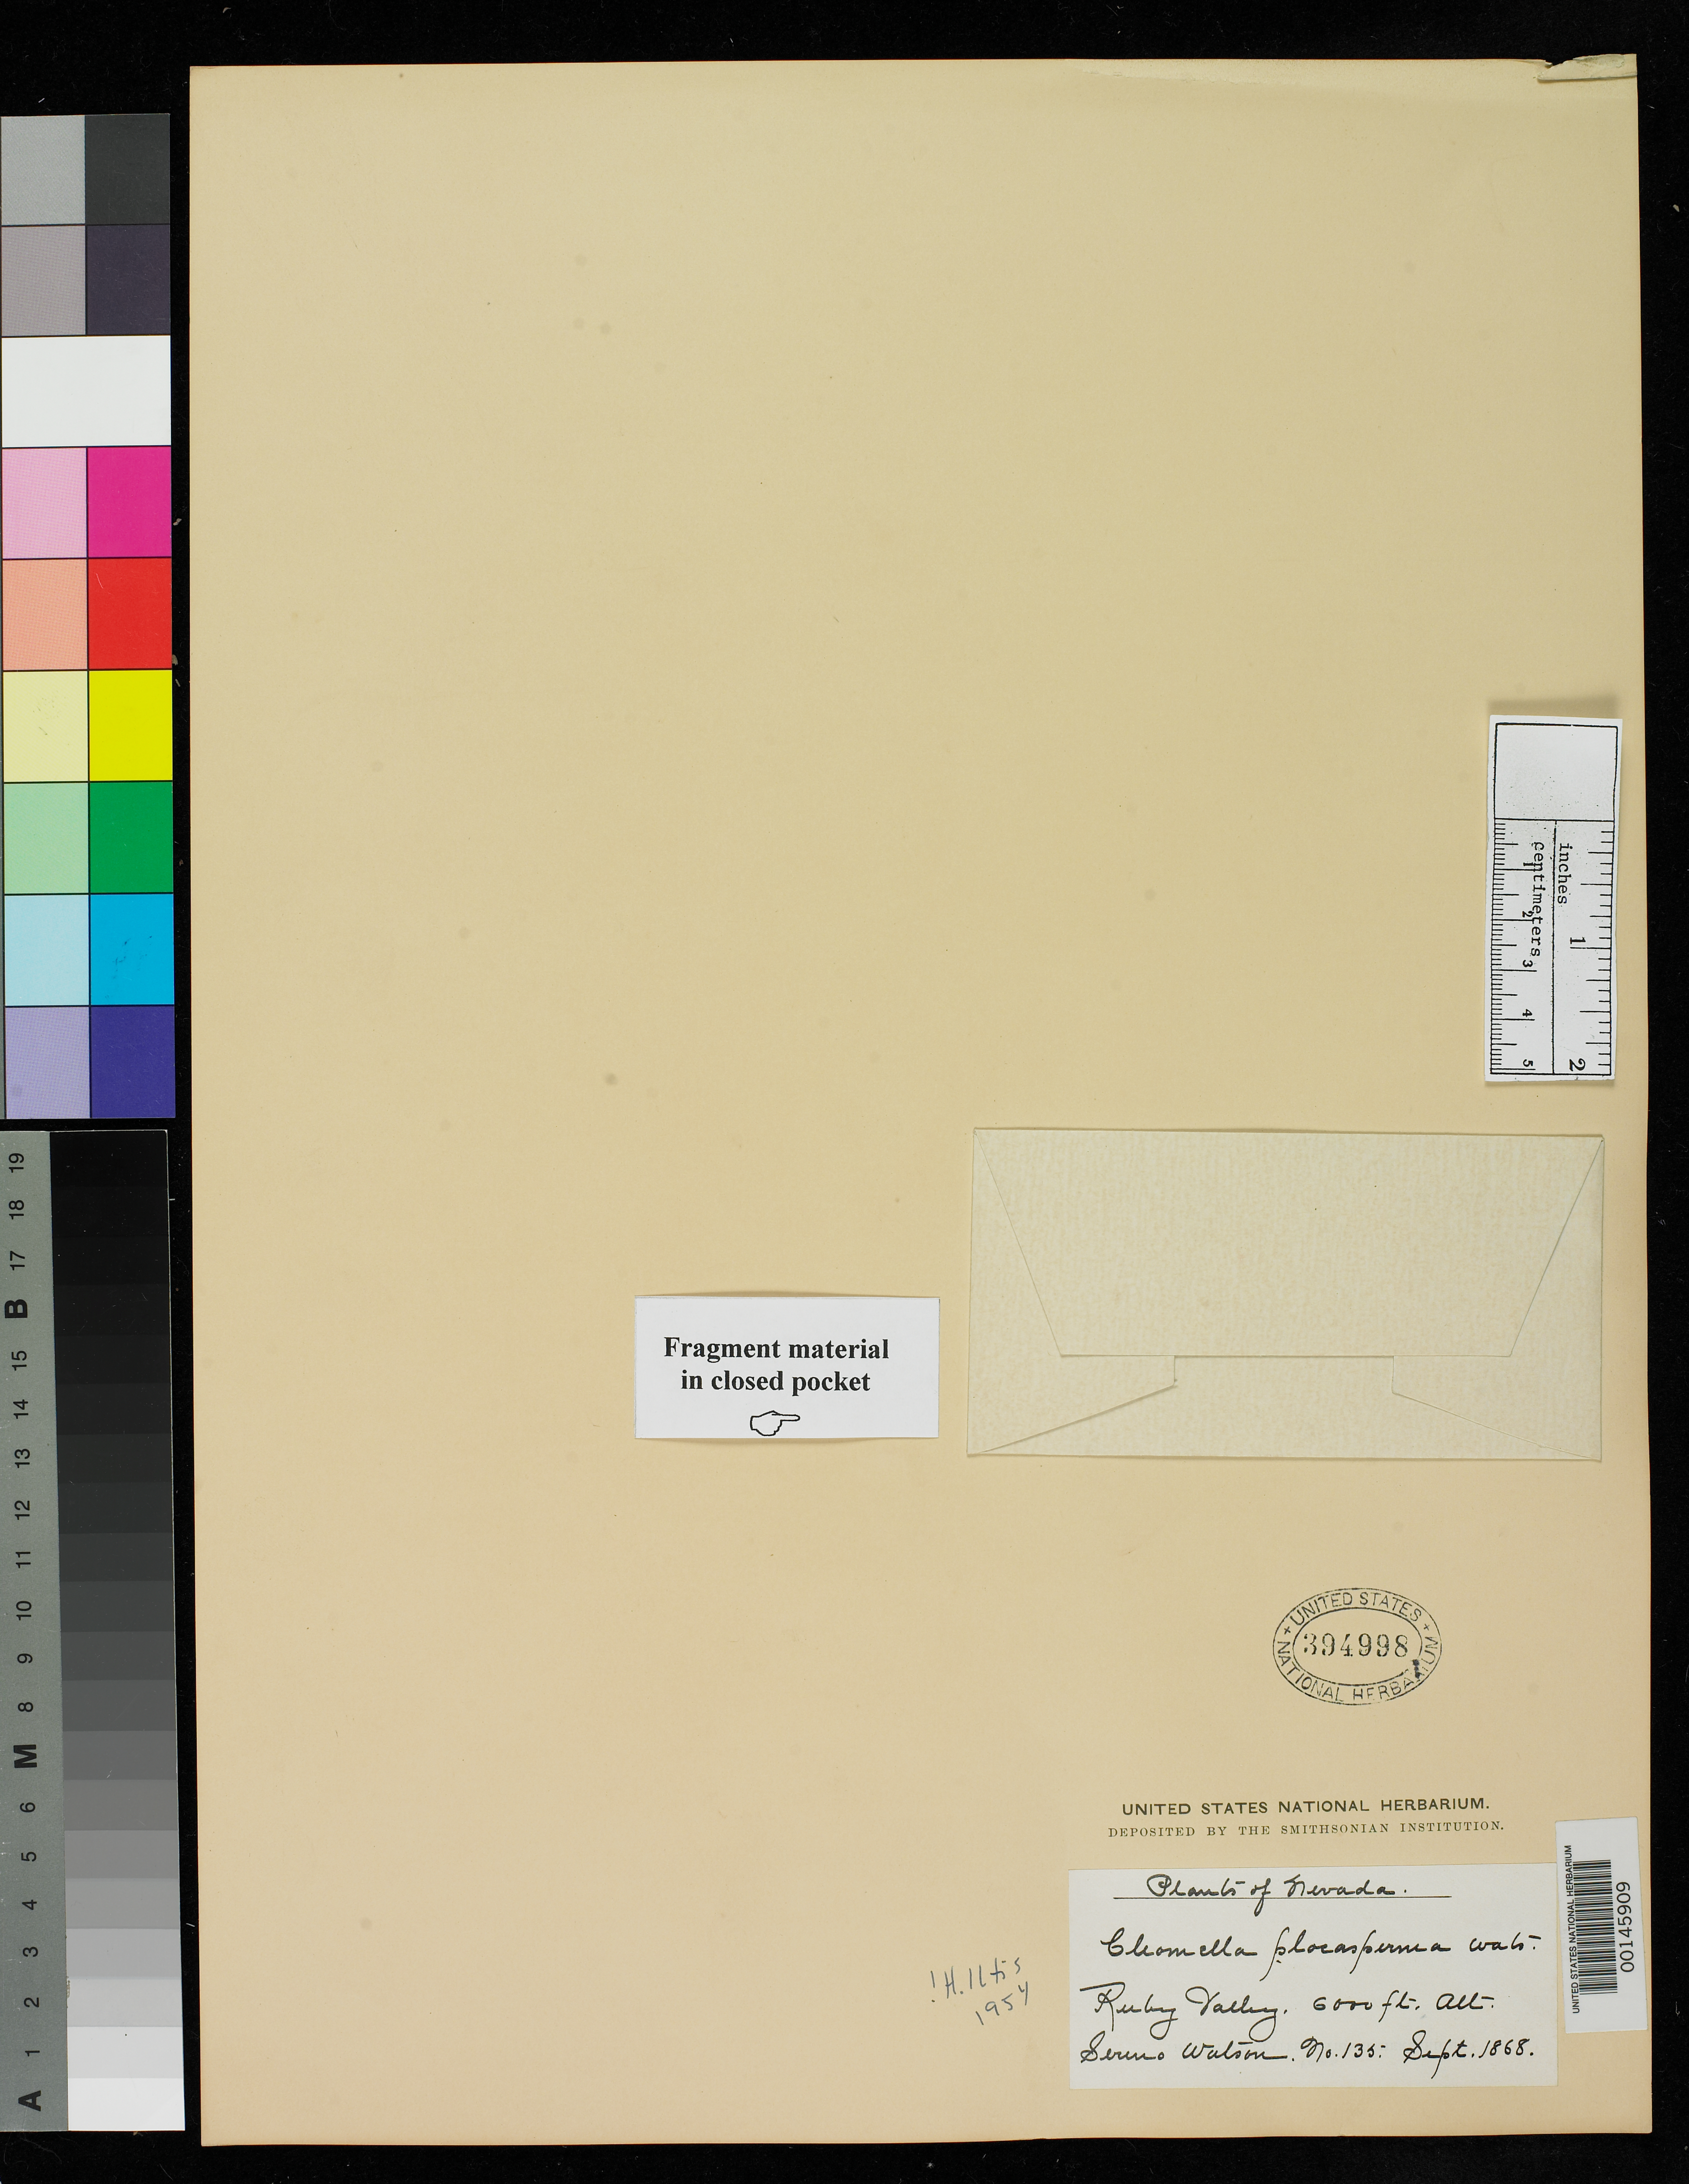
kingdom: Plantae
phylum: Tracheophyta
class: Magnoliopsida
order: Brassicales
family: Cleomaceae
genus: Cleomella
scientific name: Cleomella plocasperma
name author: S. Watson in C. King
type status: Syntype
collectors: S. Watson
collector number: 135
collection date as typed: Sep 1868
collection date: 1868-09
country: United States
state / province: Nevada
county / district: Garland Co.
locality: Near Hot Springs in Ruby Valley. [County probably Elko].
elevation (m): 1829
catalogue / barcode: US 394998